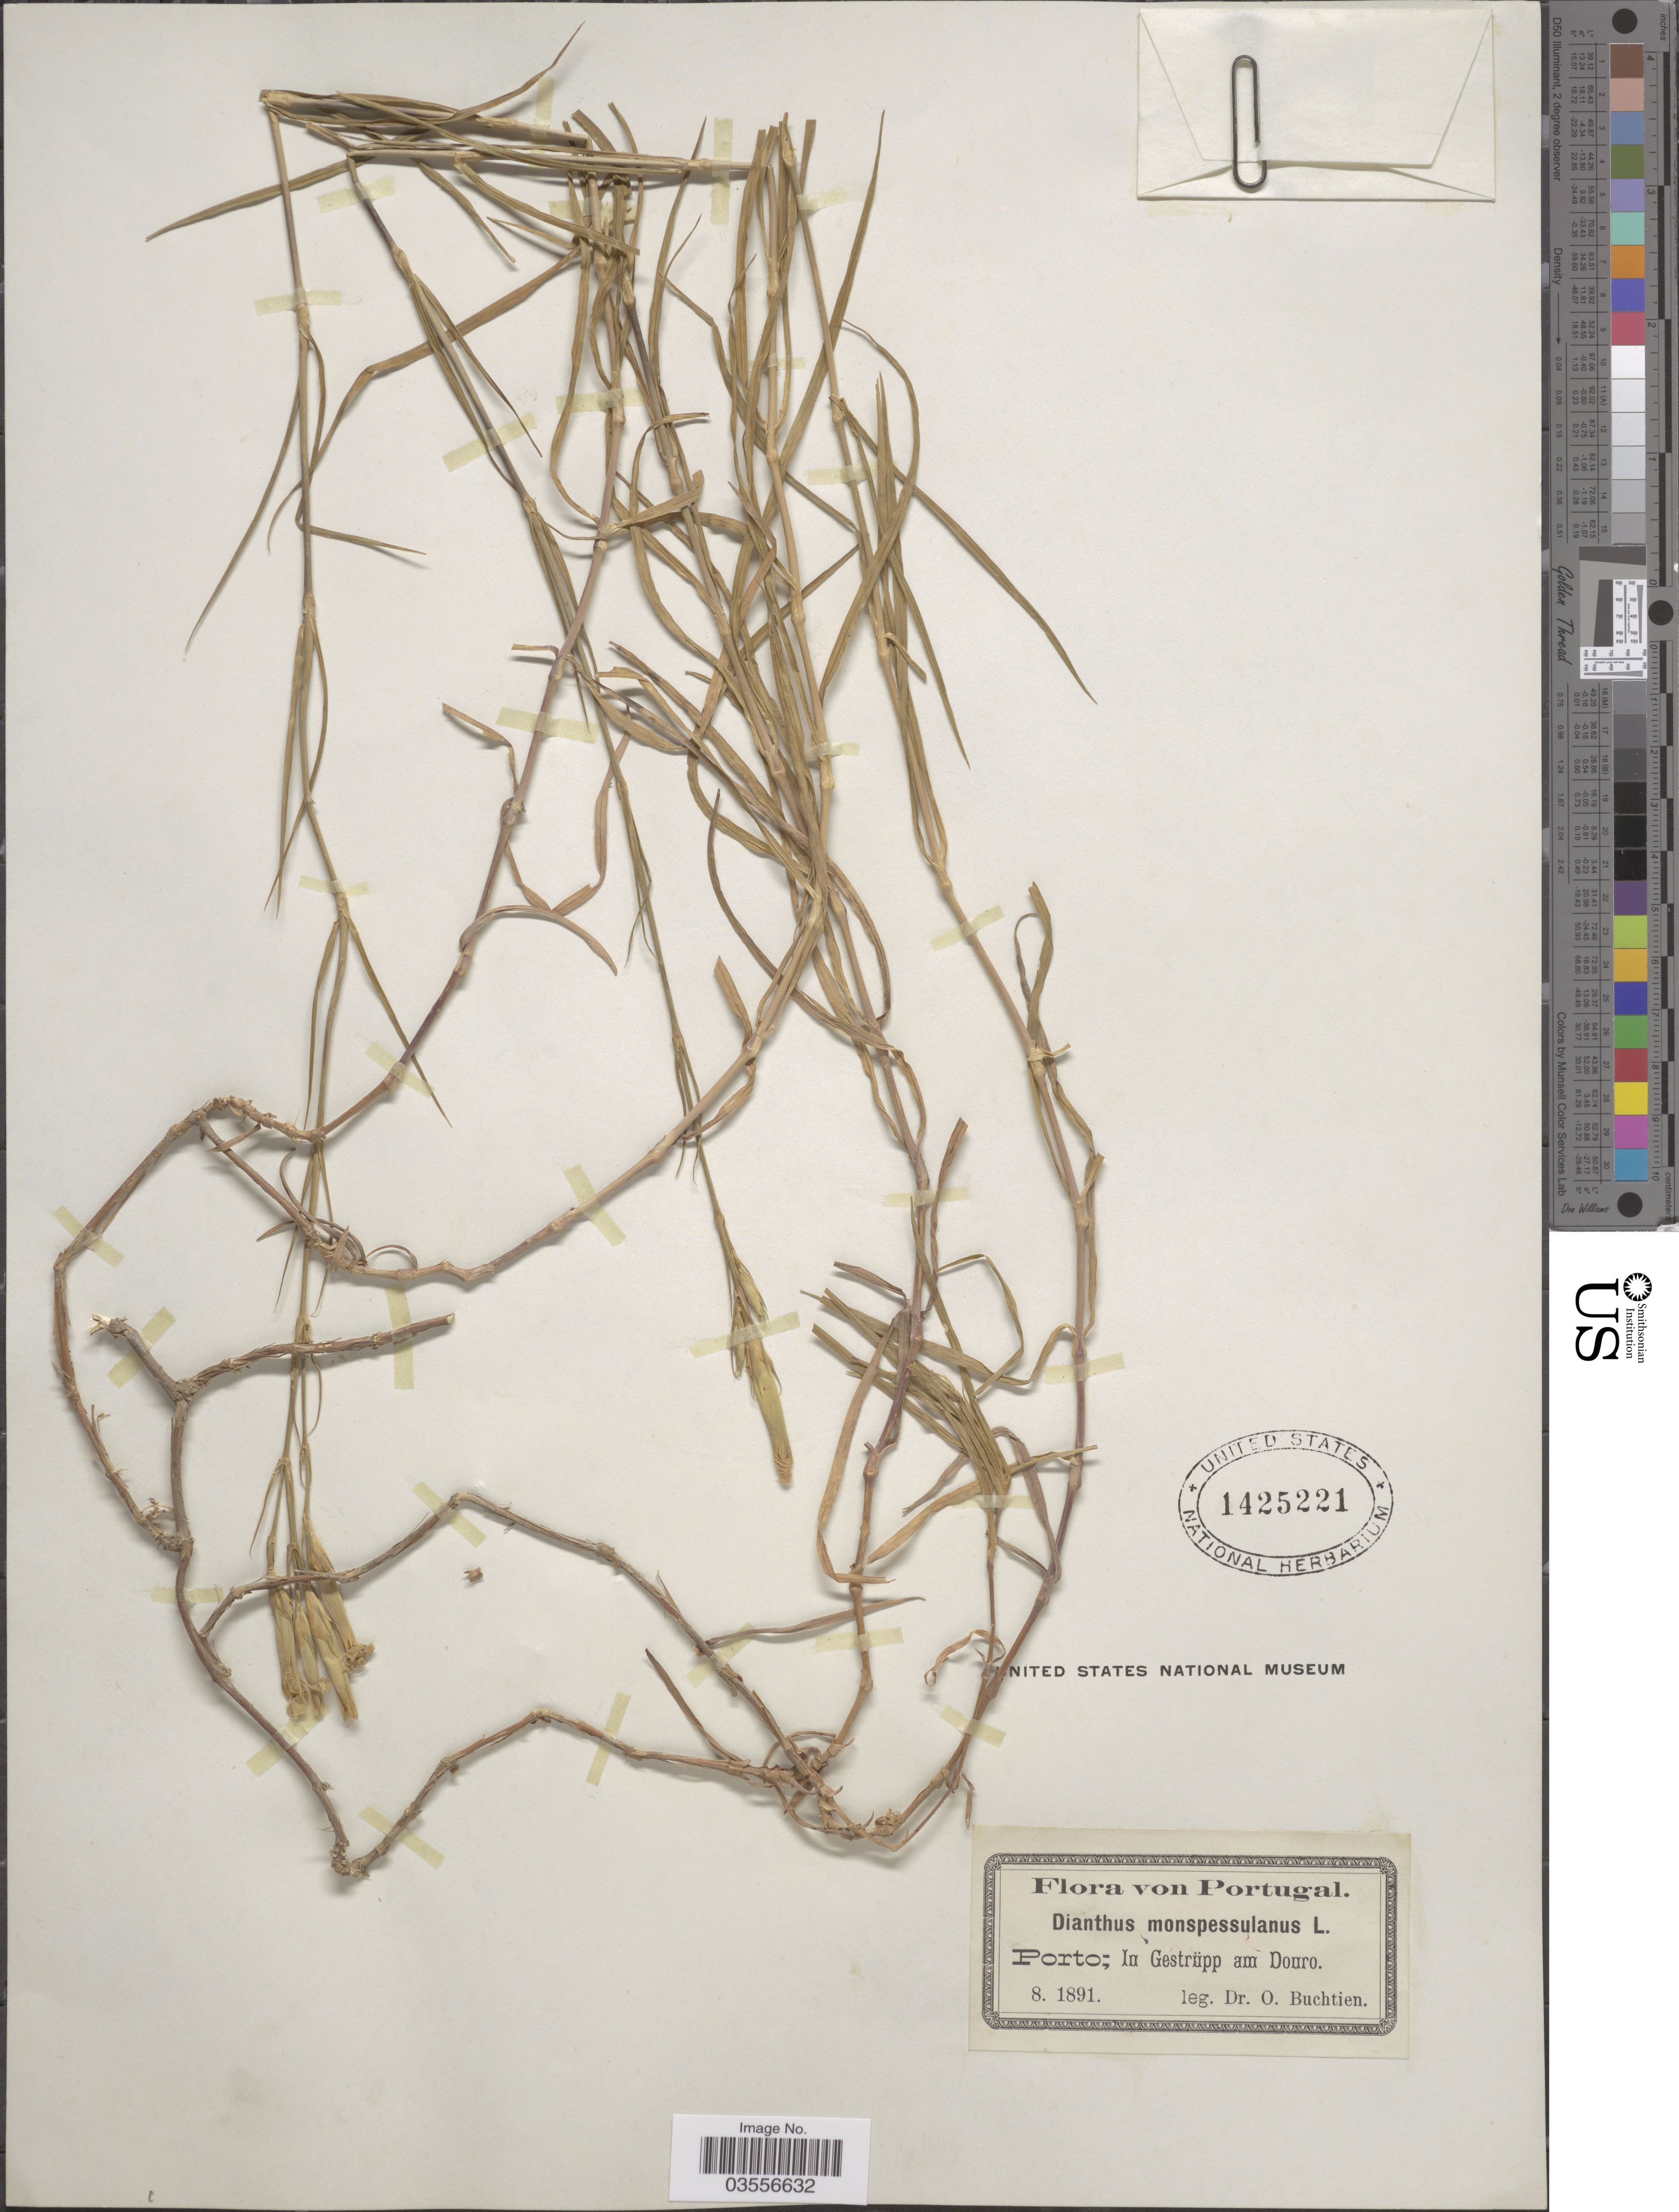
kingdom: Plantae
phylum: Tracheophyta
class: Magnoliopsida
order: Caryophyllales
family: Caryophyllaceae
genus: Dianthus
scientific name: Dianthus monspessulanus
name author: L.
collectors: O. Buchtien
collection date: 1891-08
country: Portugal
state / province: Porto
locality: In Gestrüpp am Douro.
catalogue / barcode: US 1425221